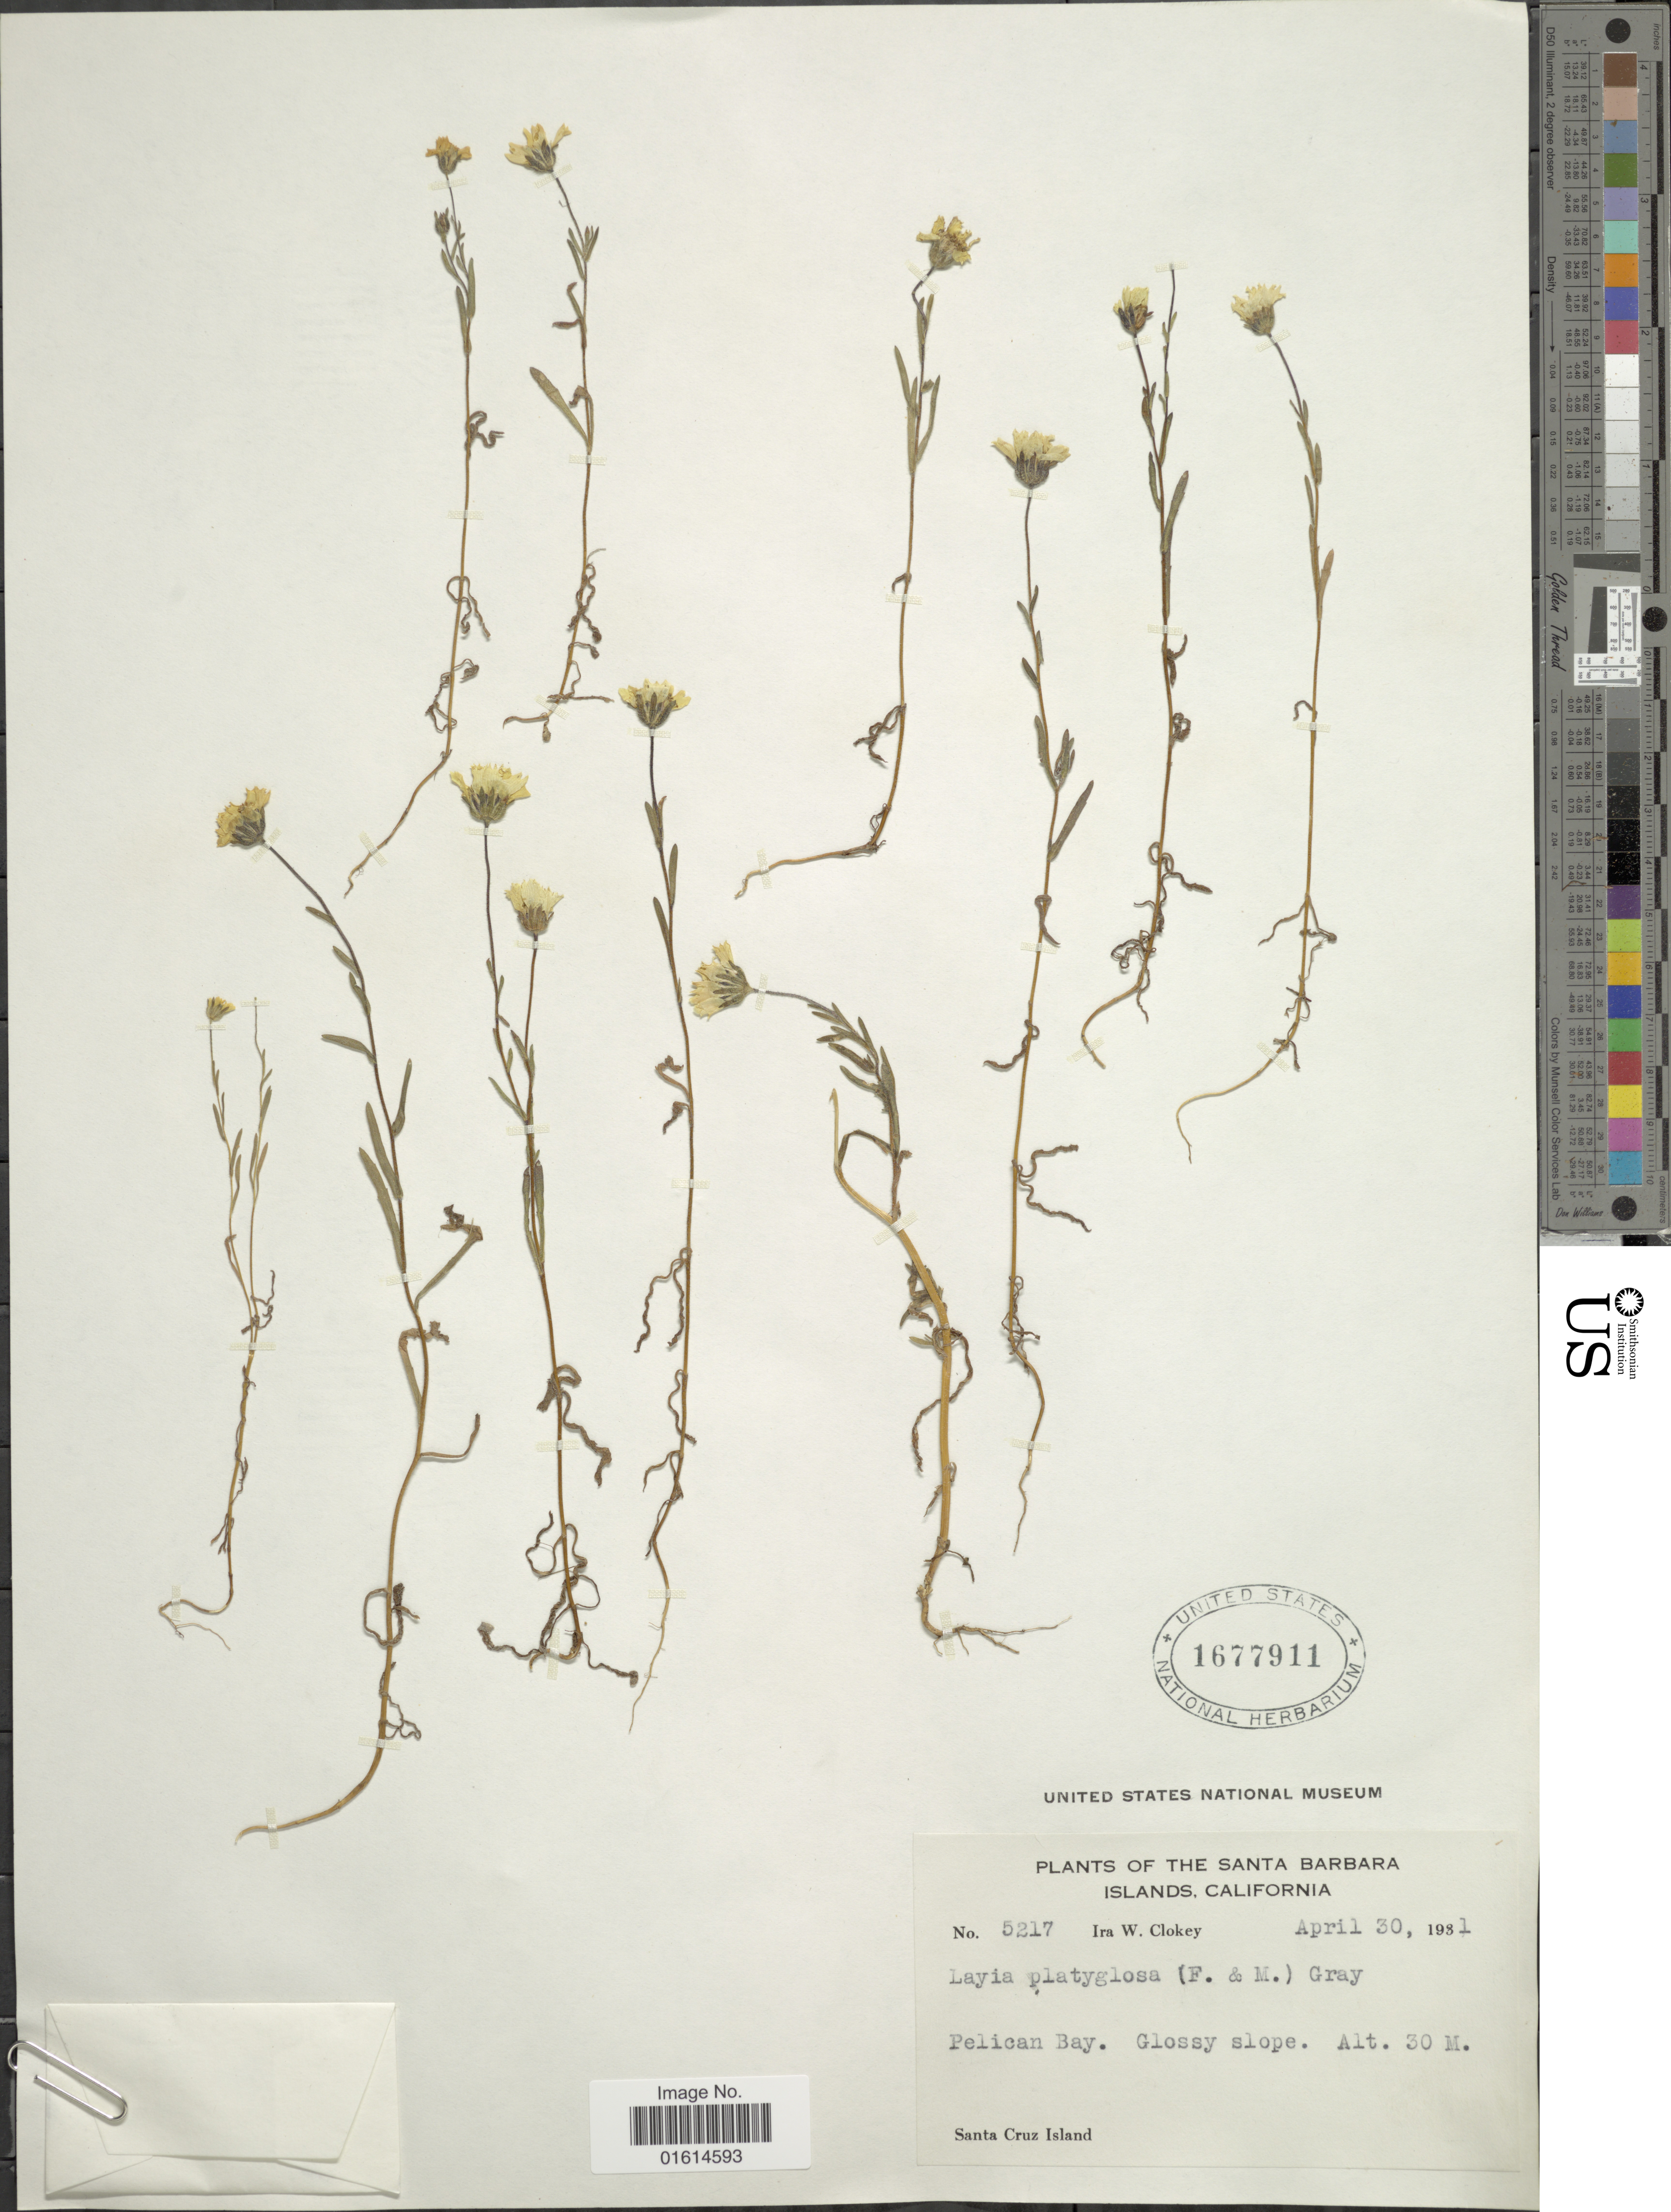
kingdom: Plantae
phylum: Tracheophyta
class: Magnoliopsida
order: Asterales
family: Asteraceae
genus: Layia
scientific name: Layia platyglossa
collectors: I. W. Clokey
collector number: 5217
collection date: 1931-04-30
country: United States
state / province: California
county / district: Santa Barbara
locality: Santa Barbara Islands, Pelican Bay, Glossy slope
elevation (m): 30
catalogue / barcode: US 1677911